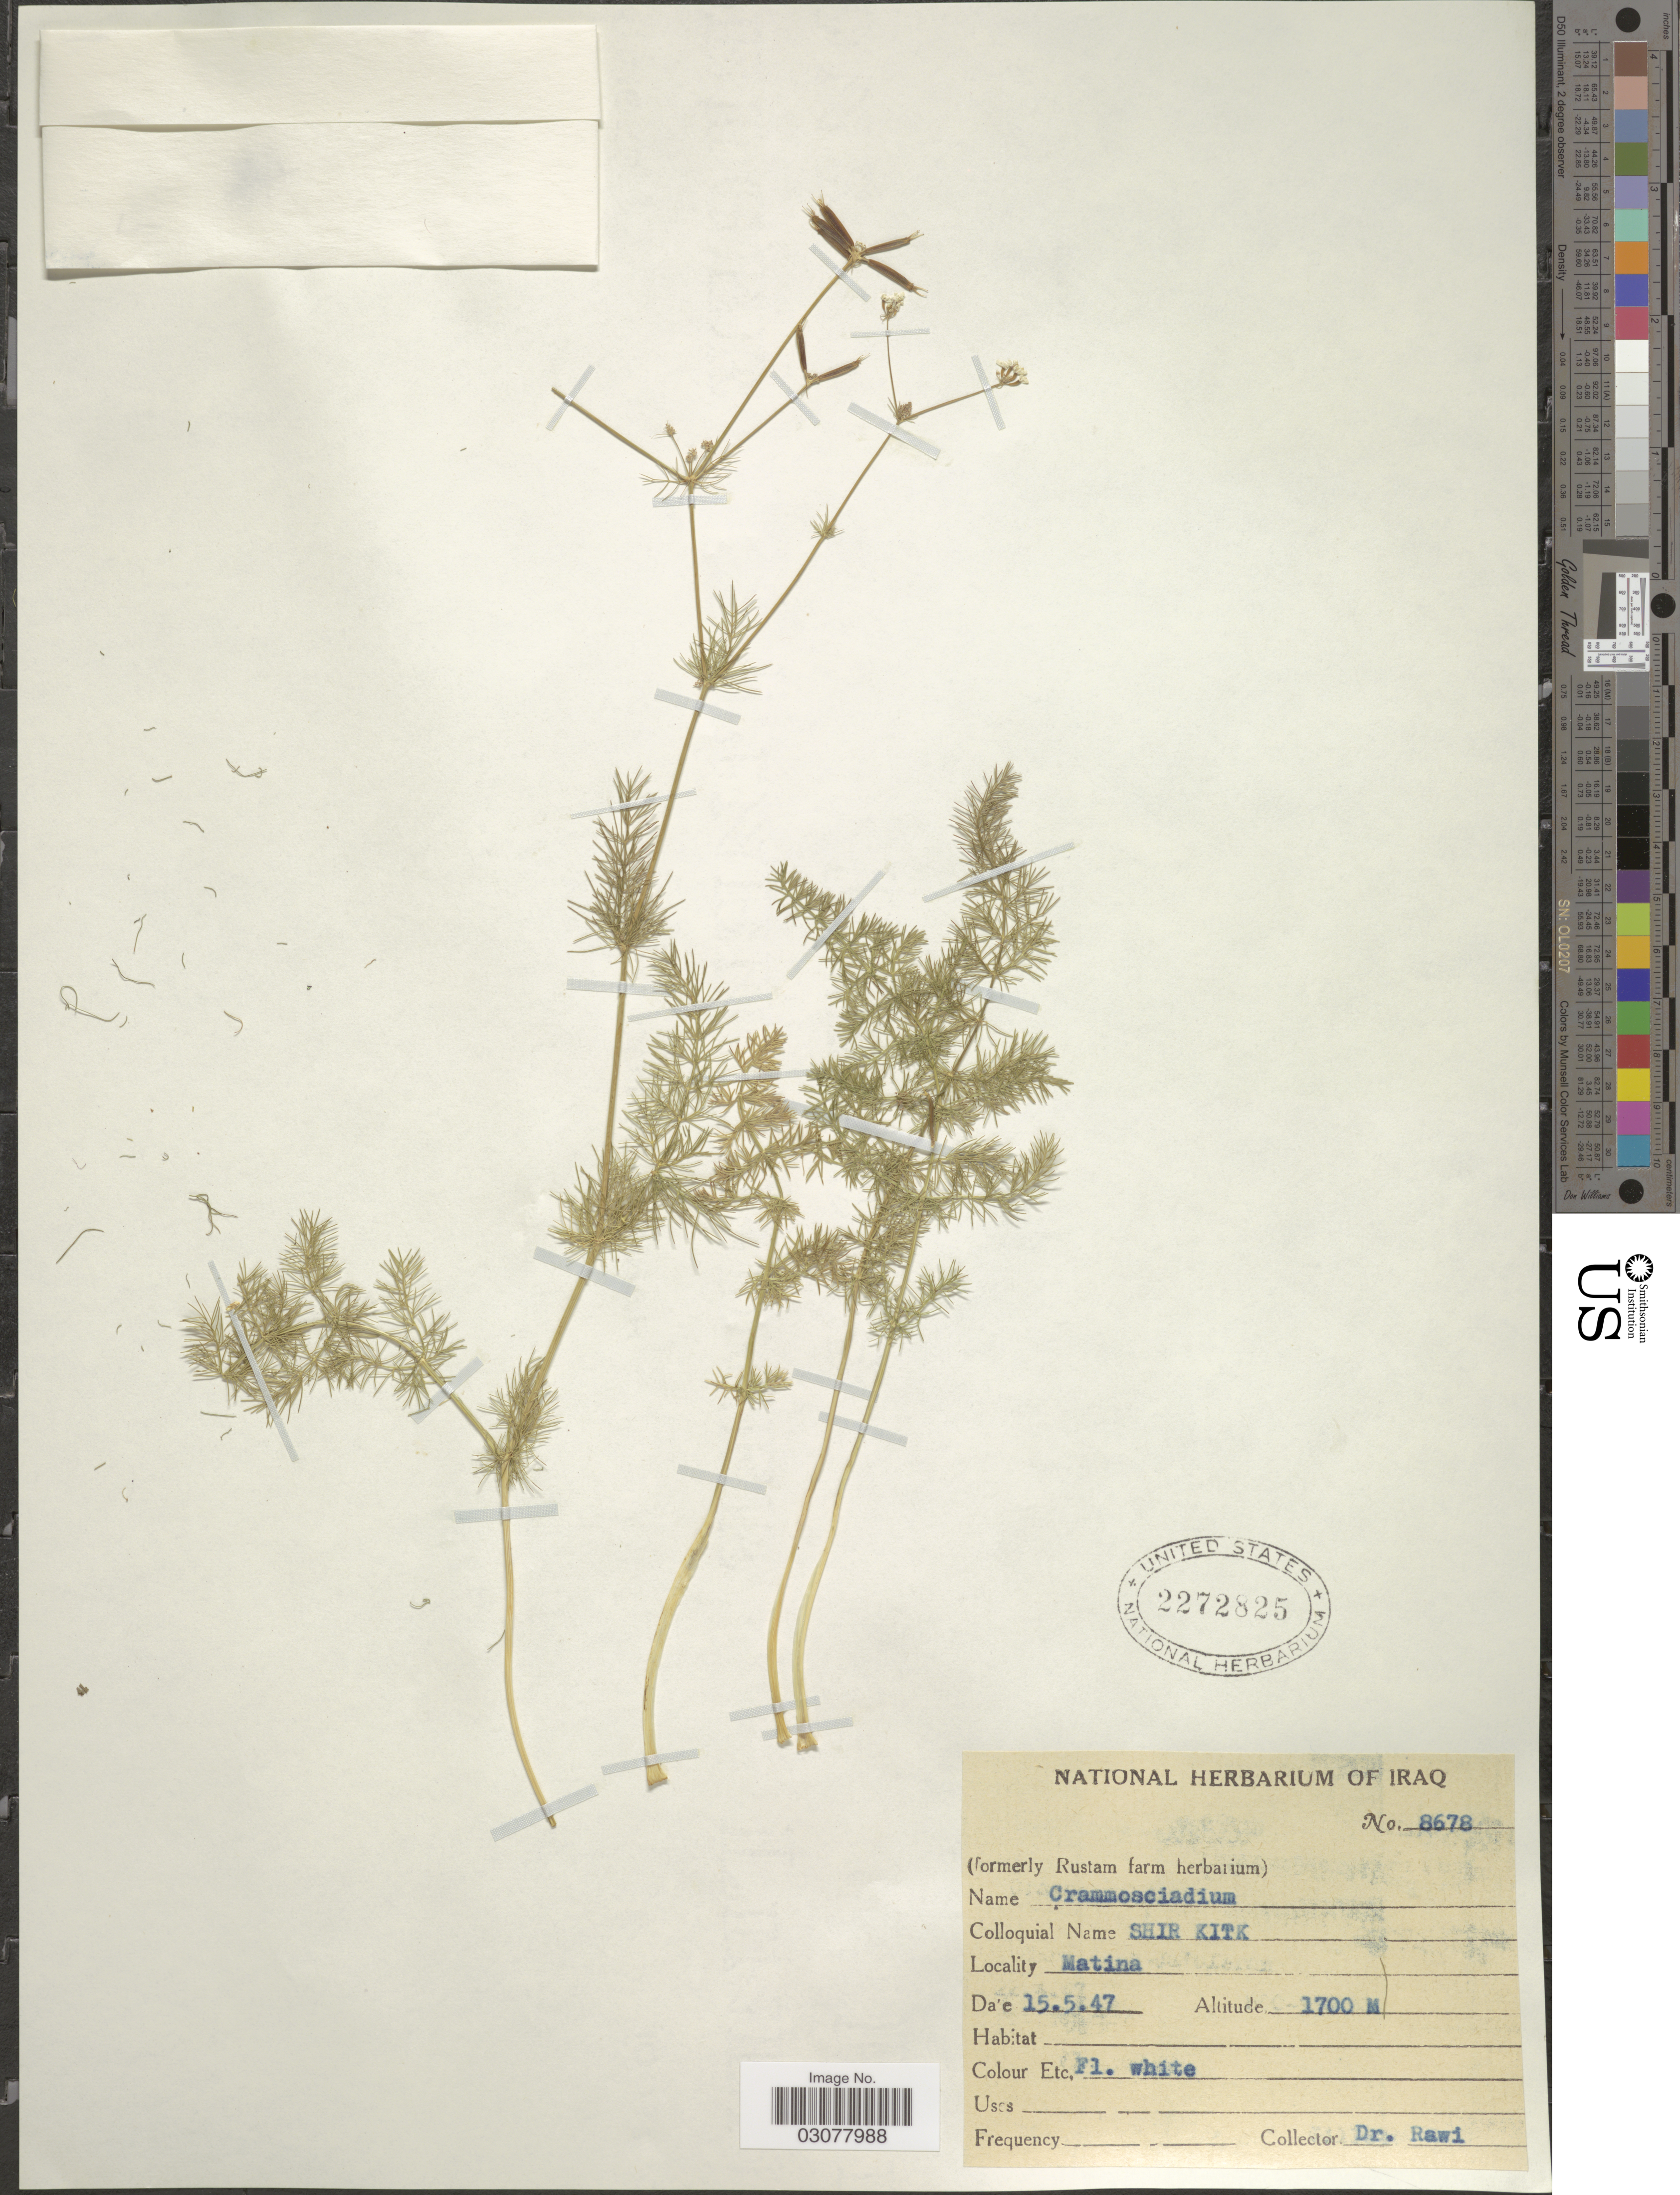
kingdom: Plantae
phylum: Tracheophyta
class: Magnoliopsida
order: Apiales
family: Apiaceae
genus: Grammosciadium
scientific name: Grammosciadium sp.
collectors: -. Rawi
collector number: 8678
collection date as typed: Transcribed d/m/y: 15/5/47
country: Iraq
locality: Matina.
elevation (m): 1700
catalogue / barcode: US 2272825